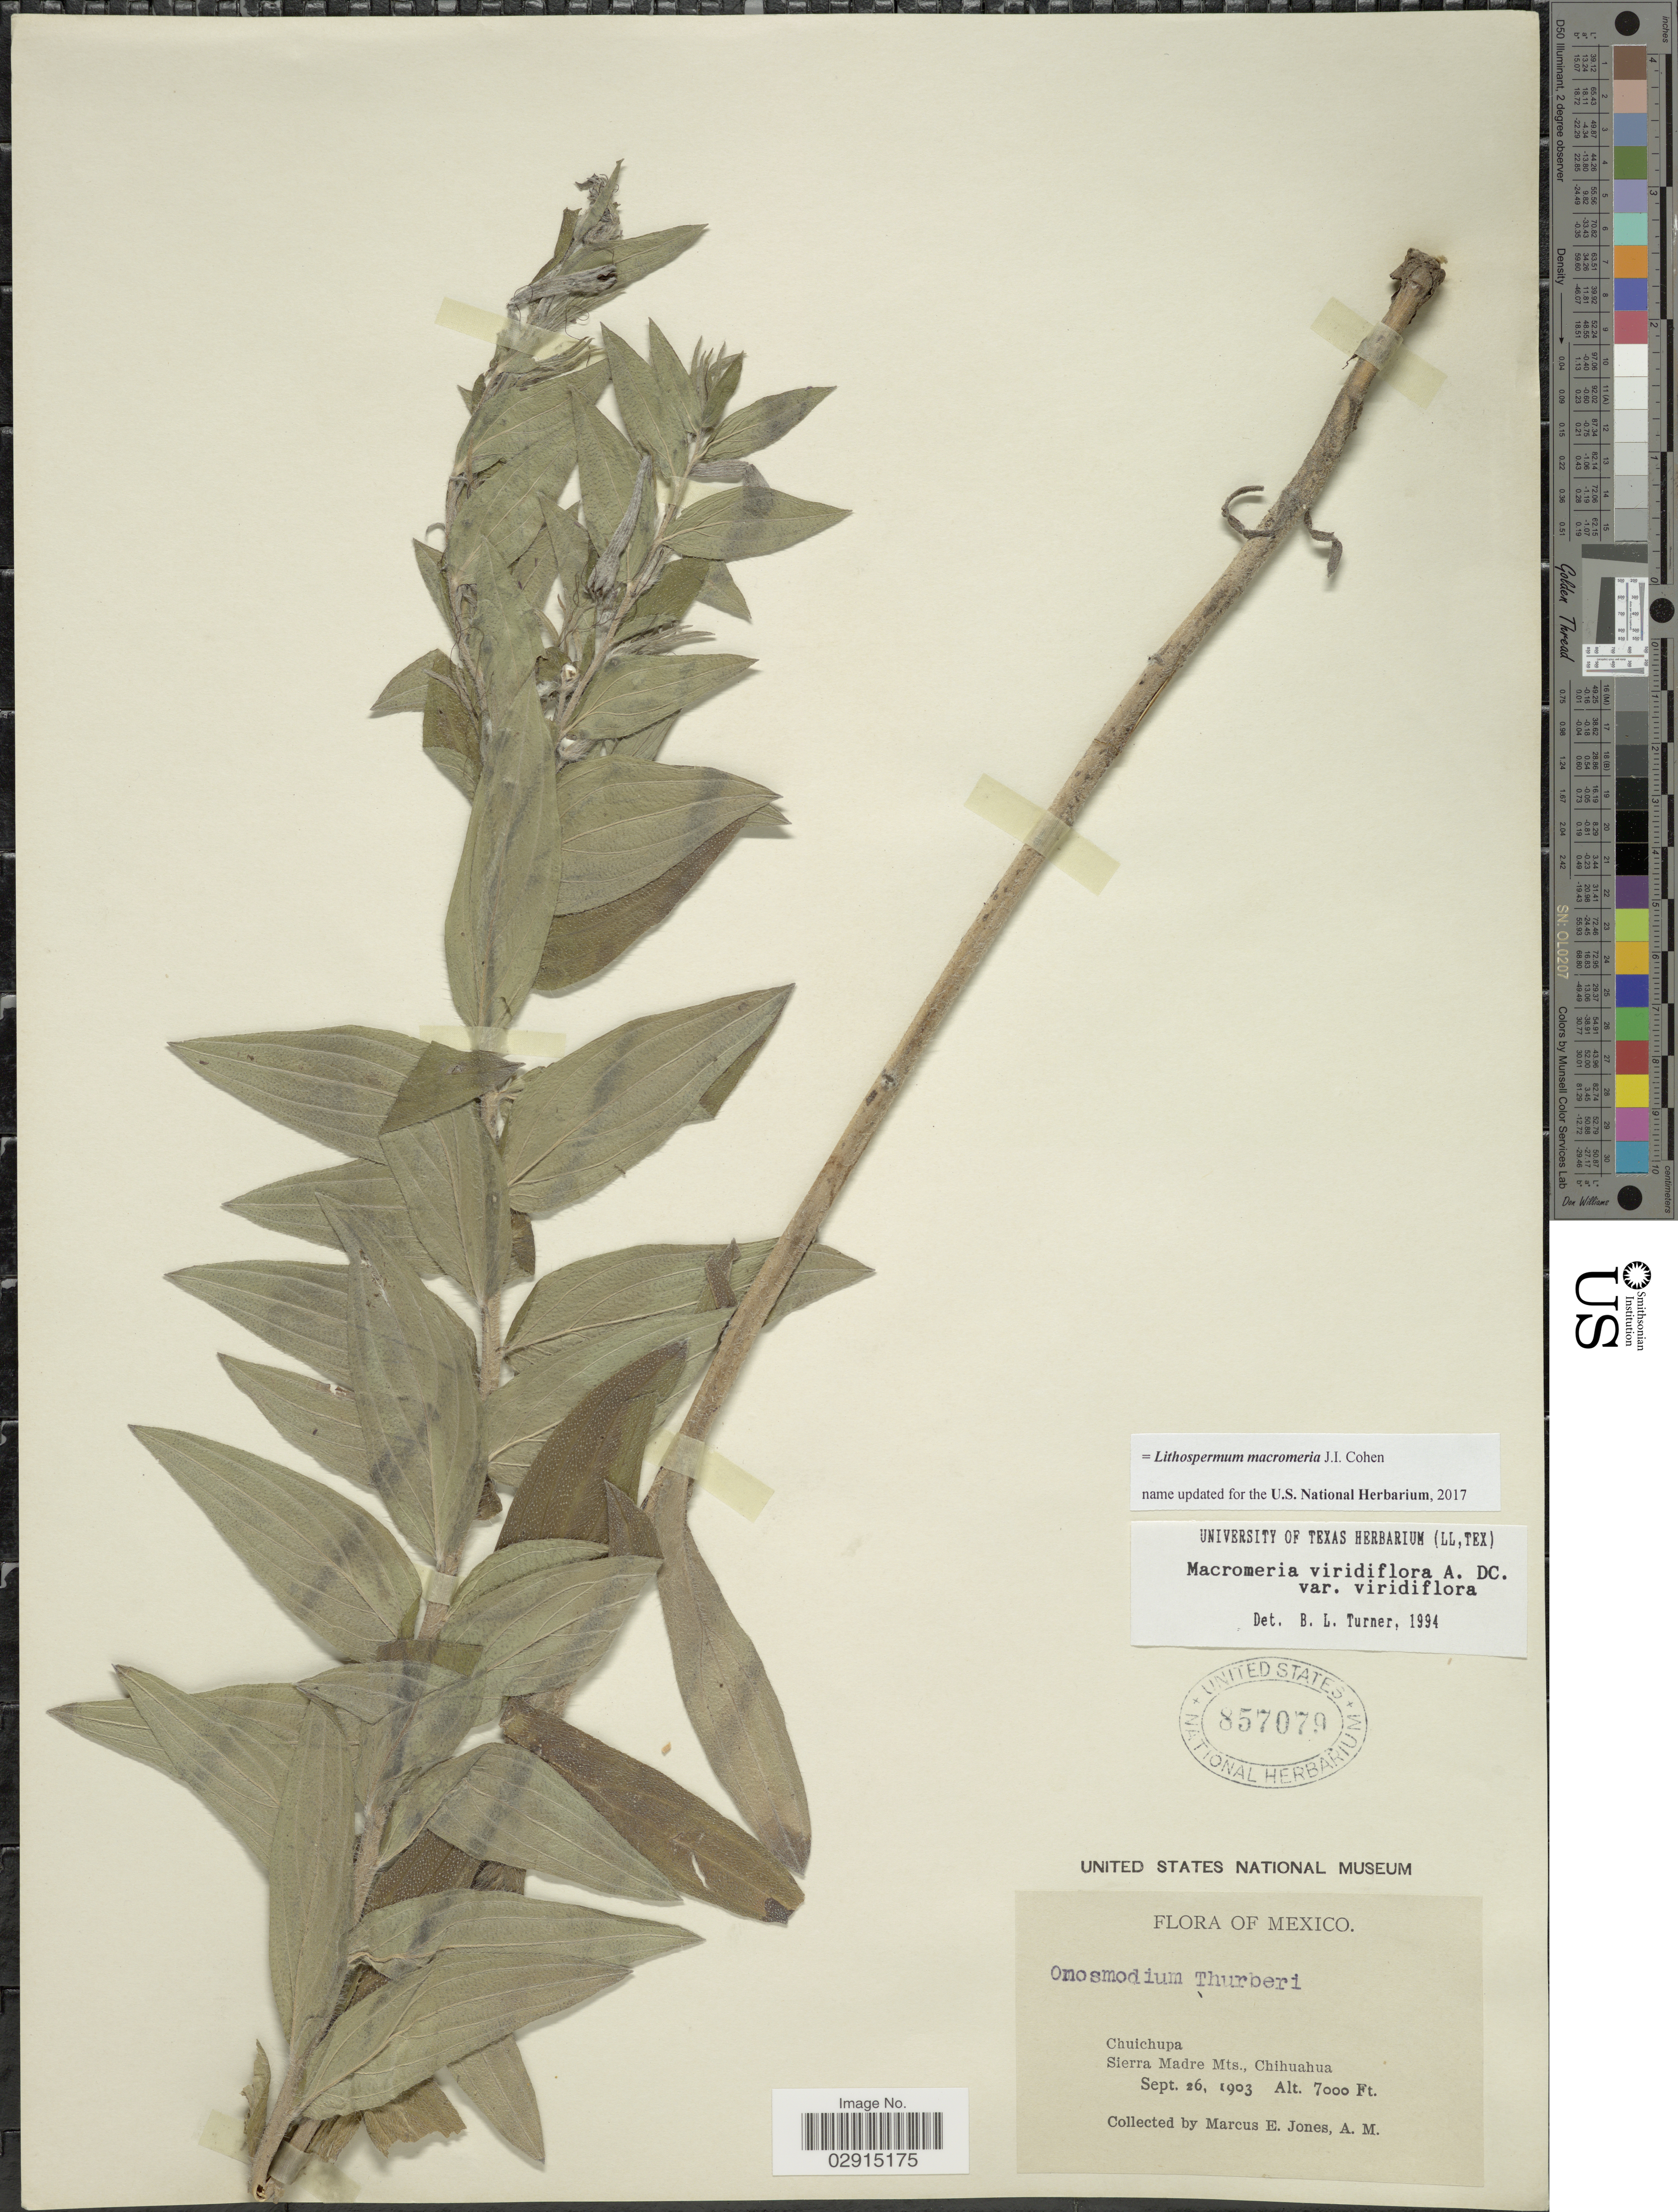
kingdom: Plantae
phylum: Tracheophyta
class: Magnoliopsida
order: Boraginales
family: Boraginaceae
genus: Lithospermum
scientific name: Lithospermum macromeria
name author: Cohen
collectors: M. E. Jones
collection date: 1903-09-26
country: Mexico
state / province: Chihuahua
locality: Chuichupa. Sierra Madre Mts.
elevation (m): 2134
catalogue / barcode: US 857079